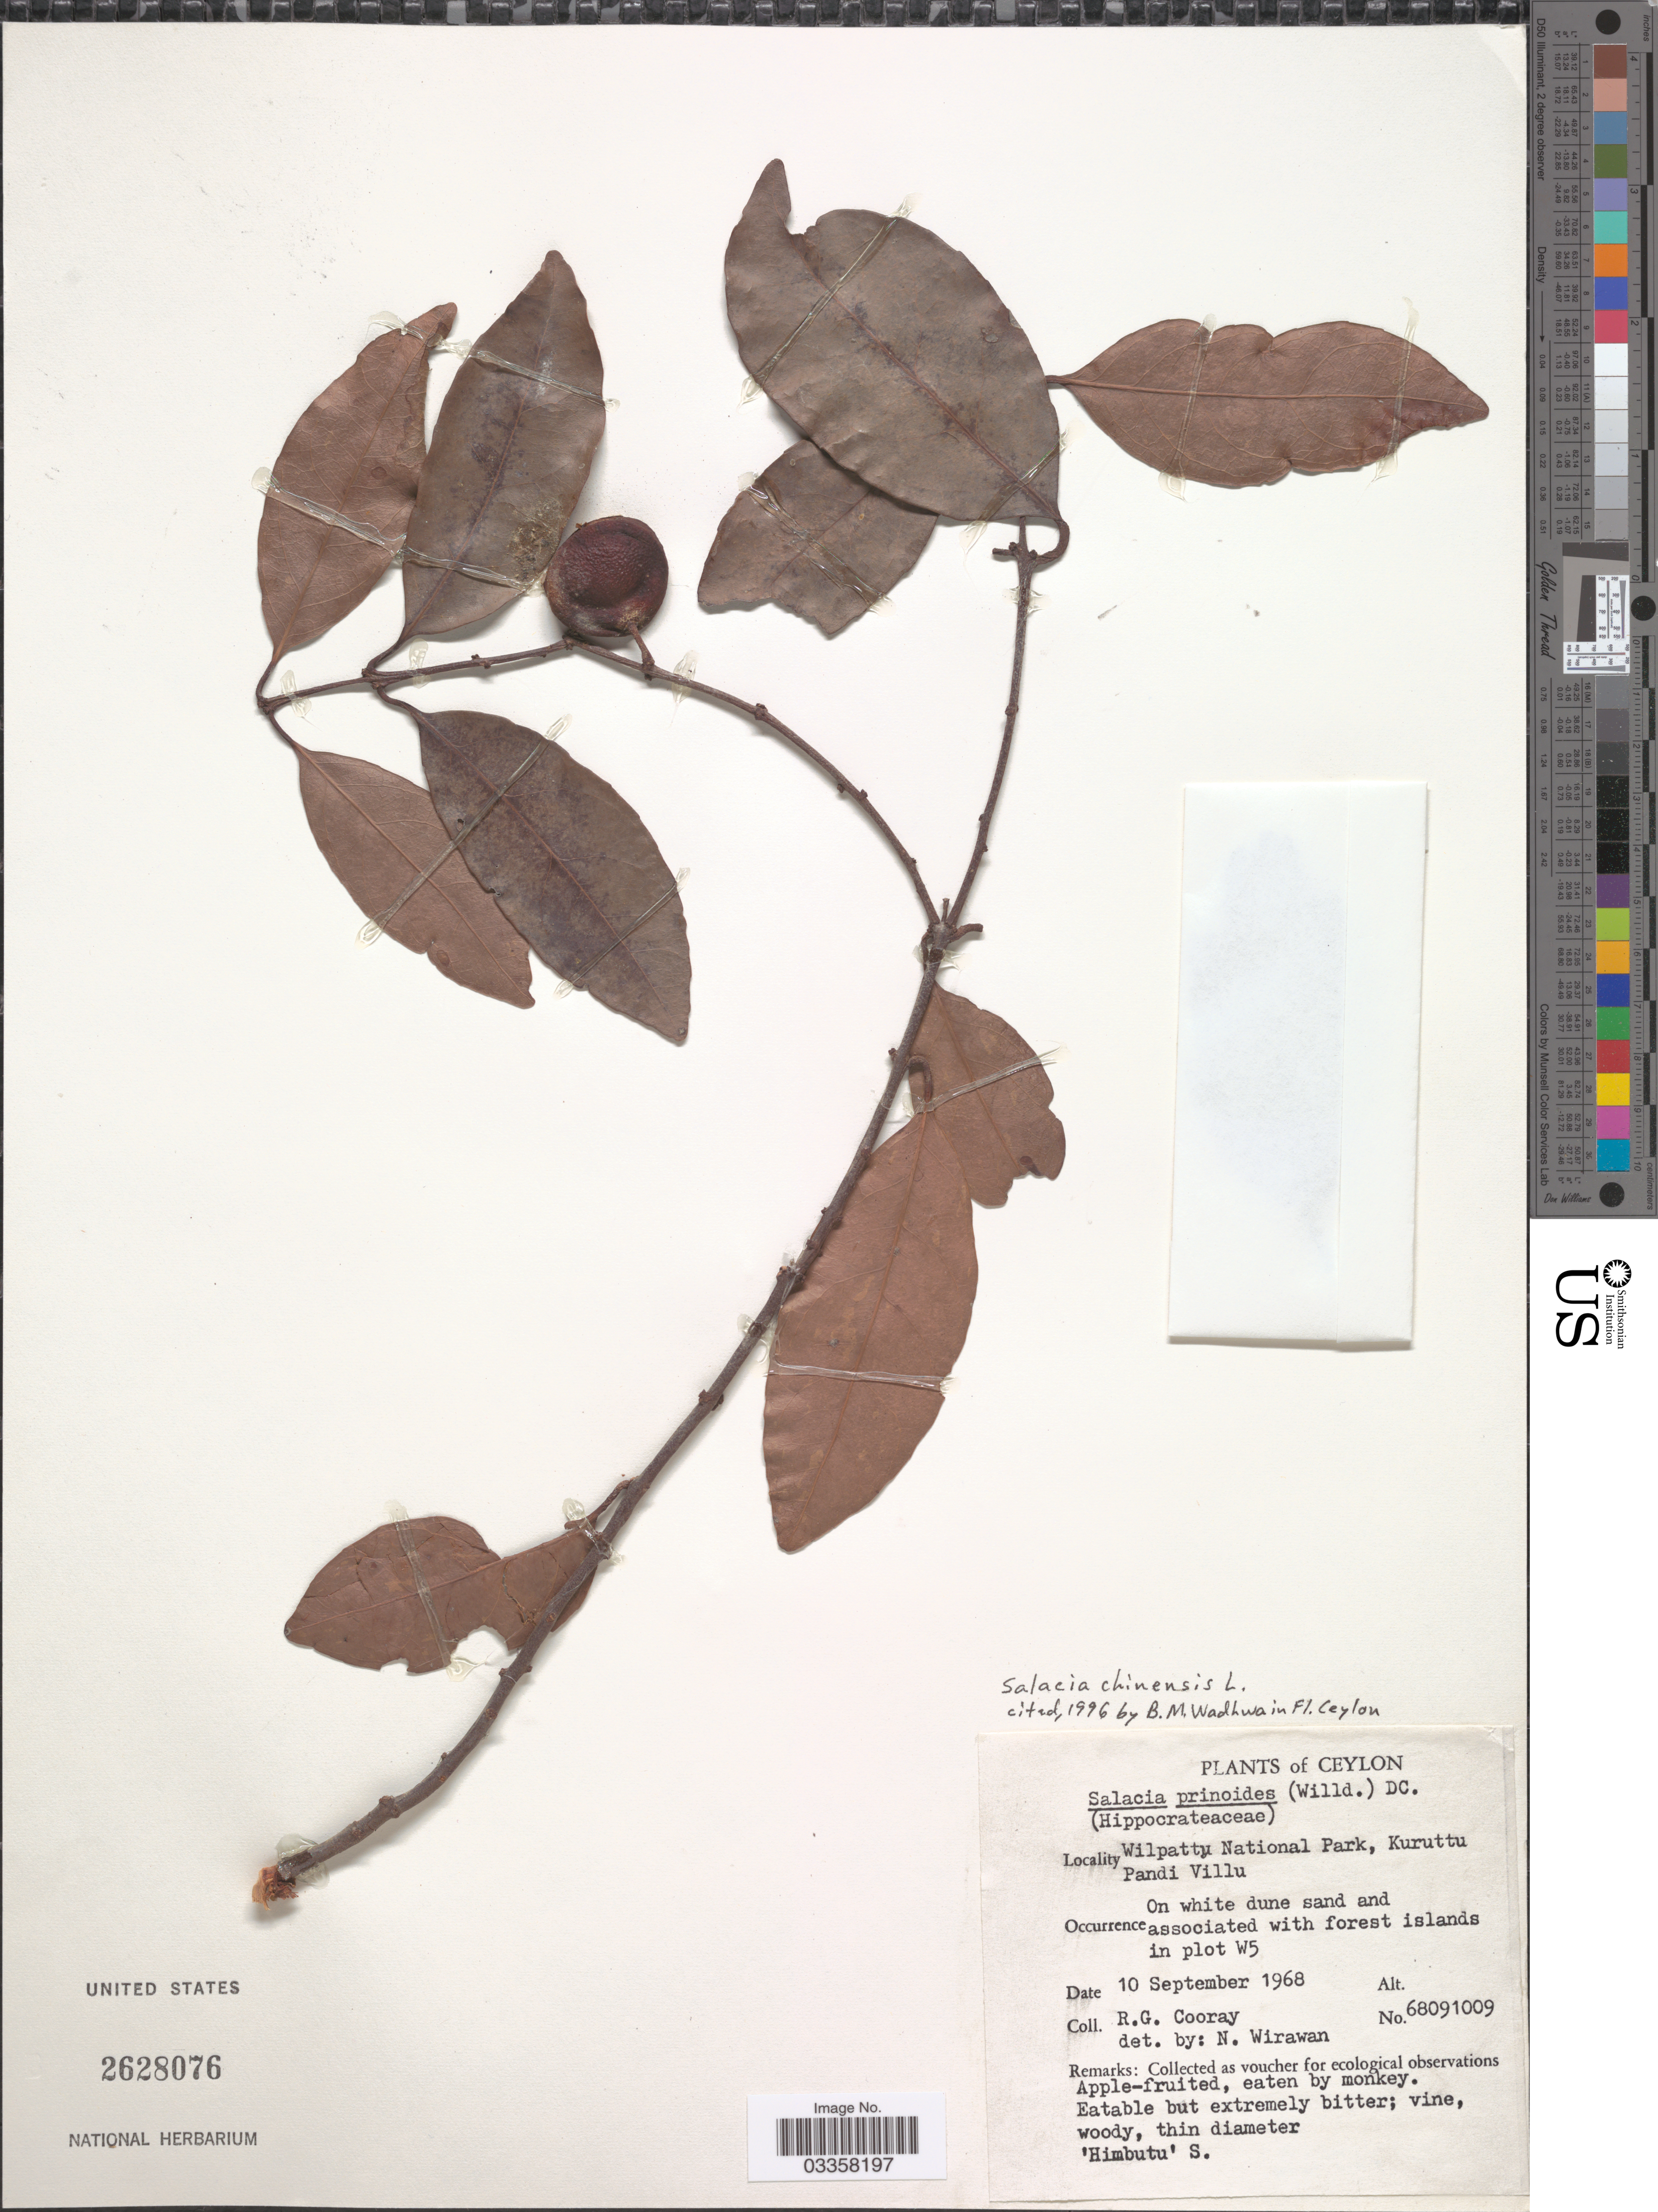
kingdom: Plantae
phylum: Tracheophyta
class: Magnoliopsida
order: Celastrales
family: Celastraceae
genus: Salacia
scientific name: Salacia chinensis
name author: L.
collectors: R. Cooray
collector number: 68091009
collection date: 1968-09-10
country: Sri Lanka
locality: Ceylon, Wilpattu National Park, Kuruttu Pandi Villu, in plot W5.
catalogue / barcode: US 2628076